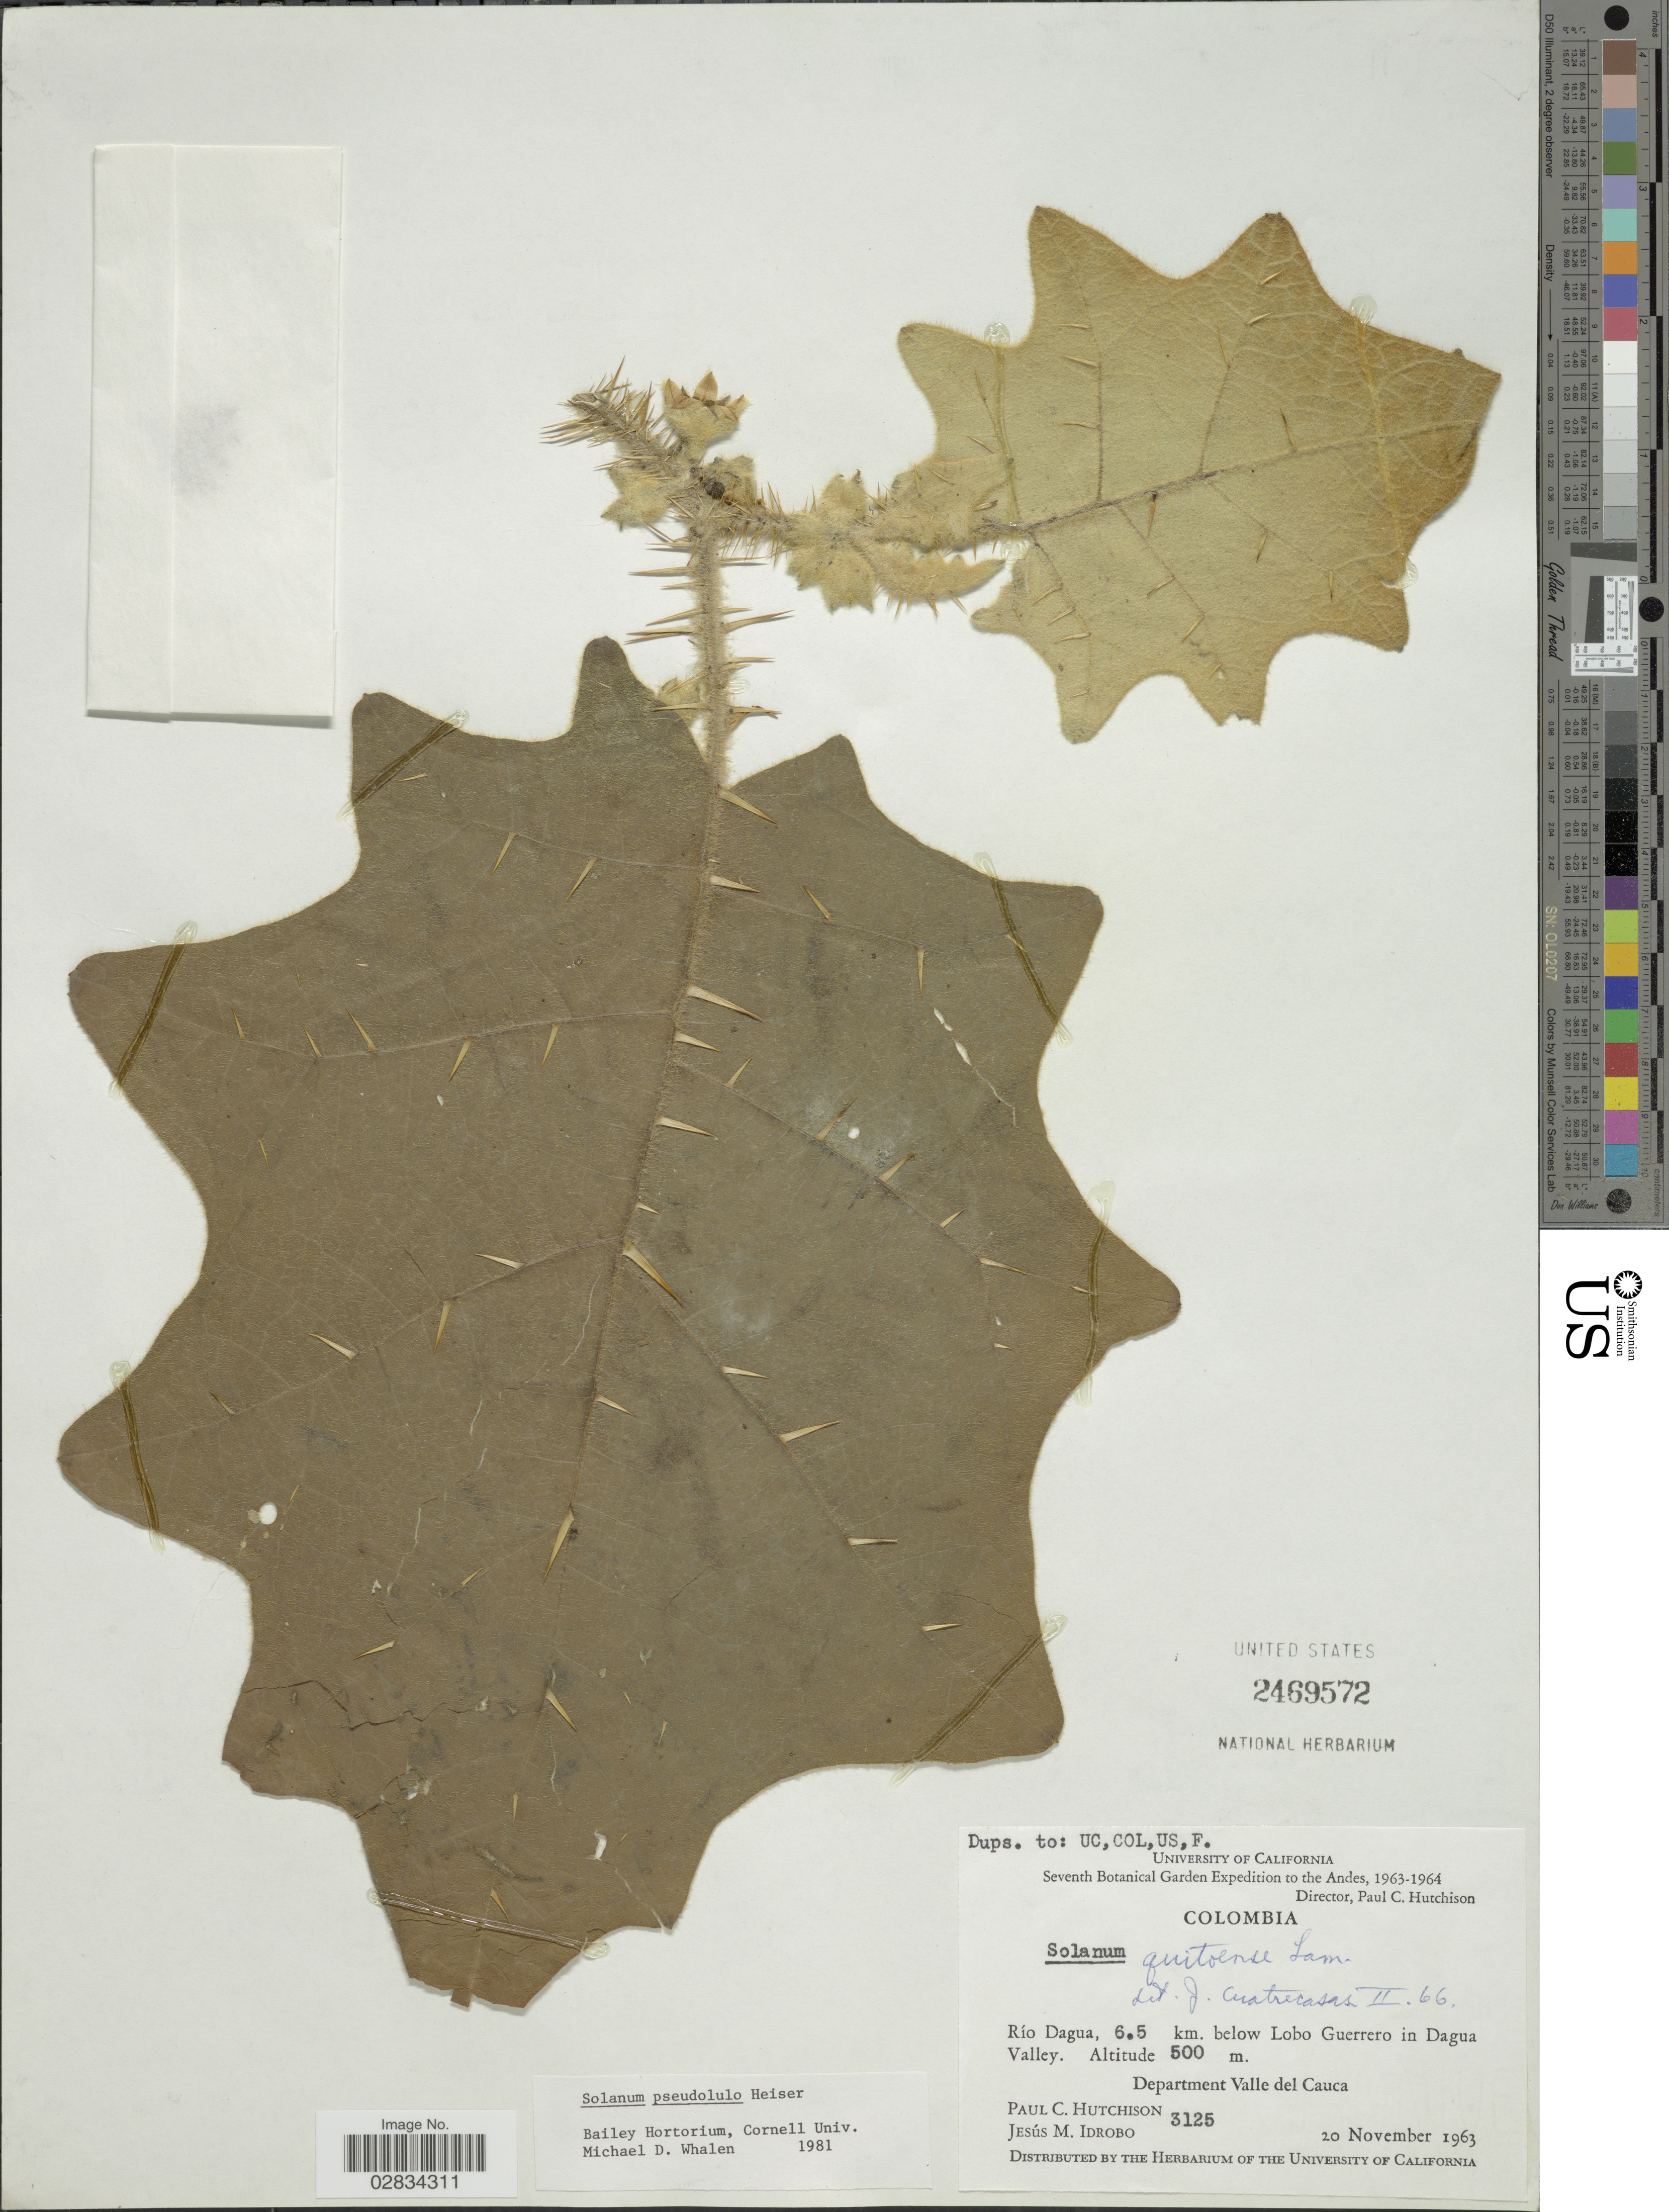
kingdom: Plantae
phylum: Tracheophyta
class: Magnoliopsida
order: Solanales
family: Solanaceae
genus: Solanum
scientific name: Solanum pseudolulo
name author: Heiser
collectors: P. C. Hutchison & J. M. Idrobo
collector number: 3125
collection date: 1963-11-20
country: Colombia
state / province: Cauca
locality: Río Dagua, 6.5 km. below Lobo Guerrero in Dagua Valley. Department Valle del Cauca.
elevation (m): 500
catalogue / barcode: US 2469572